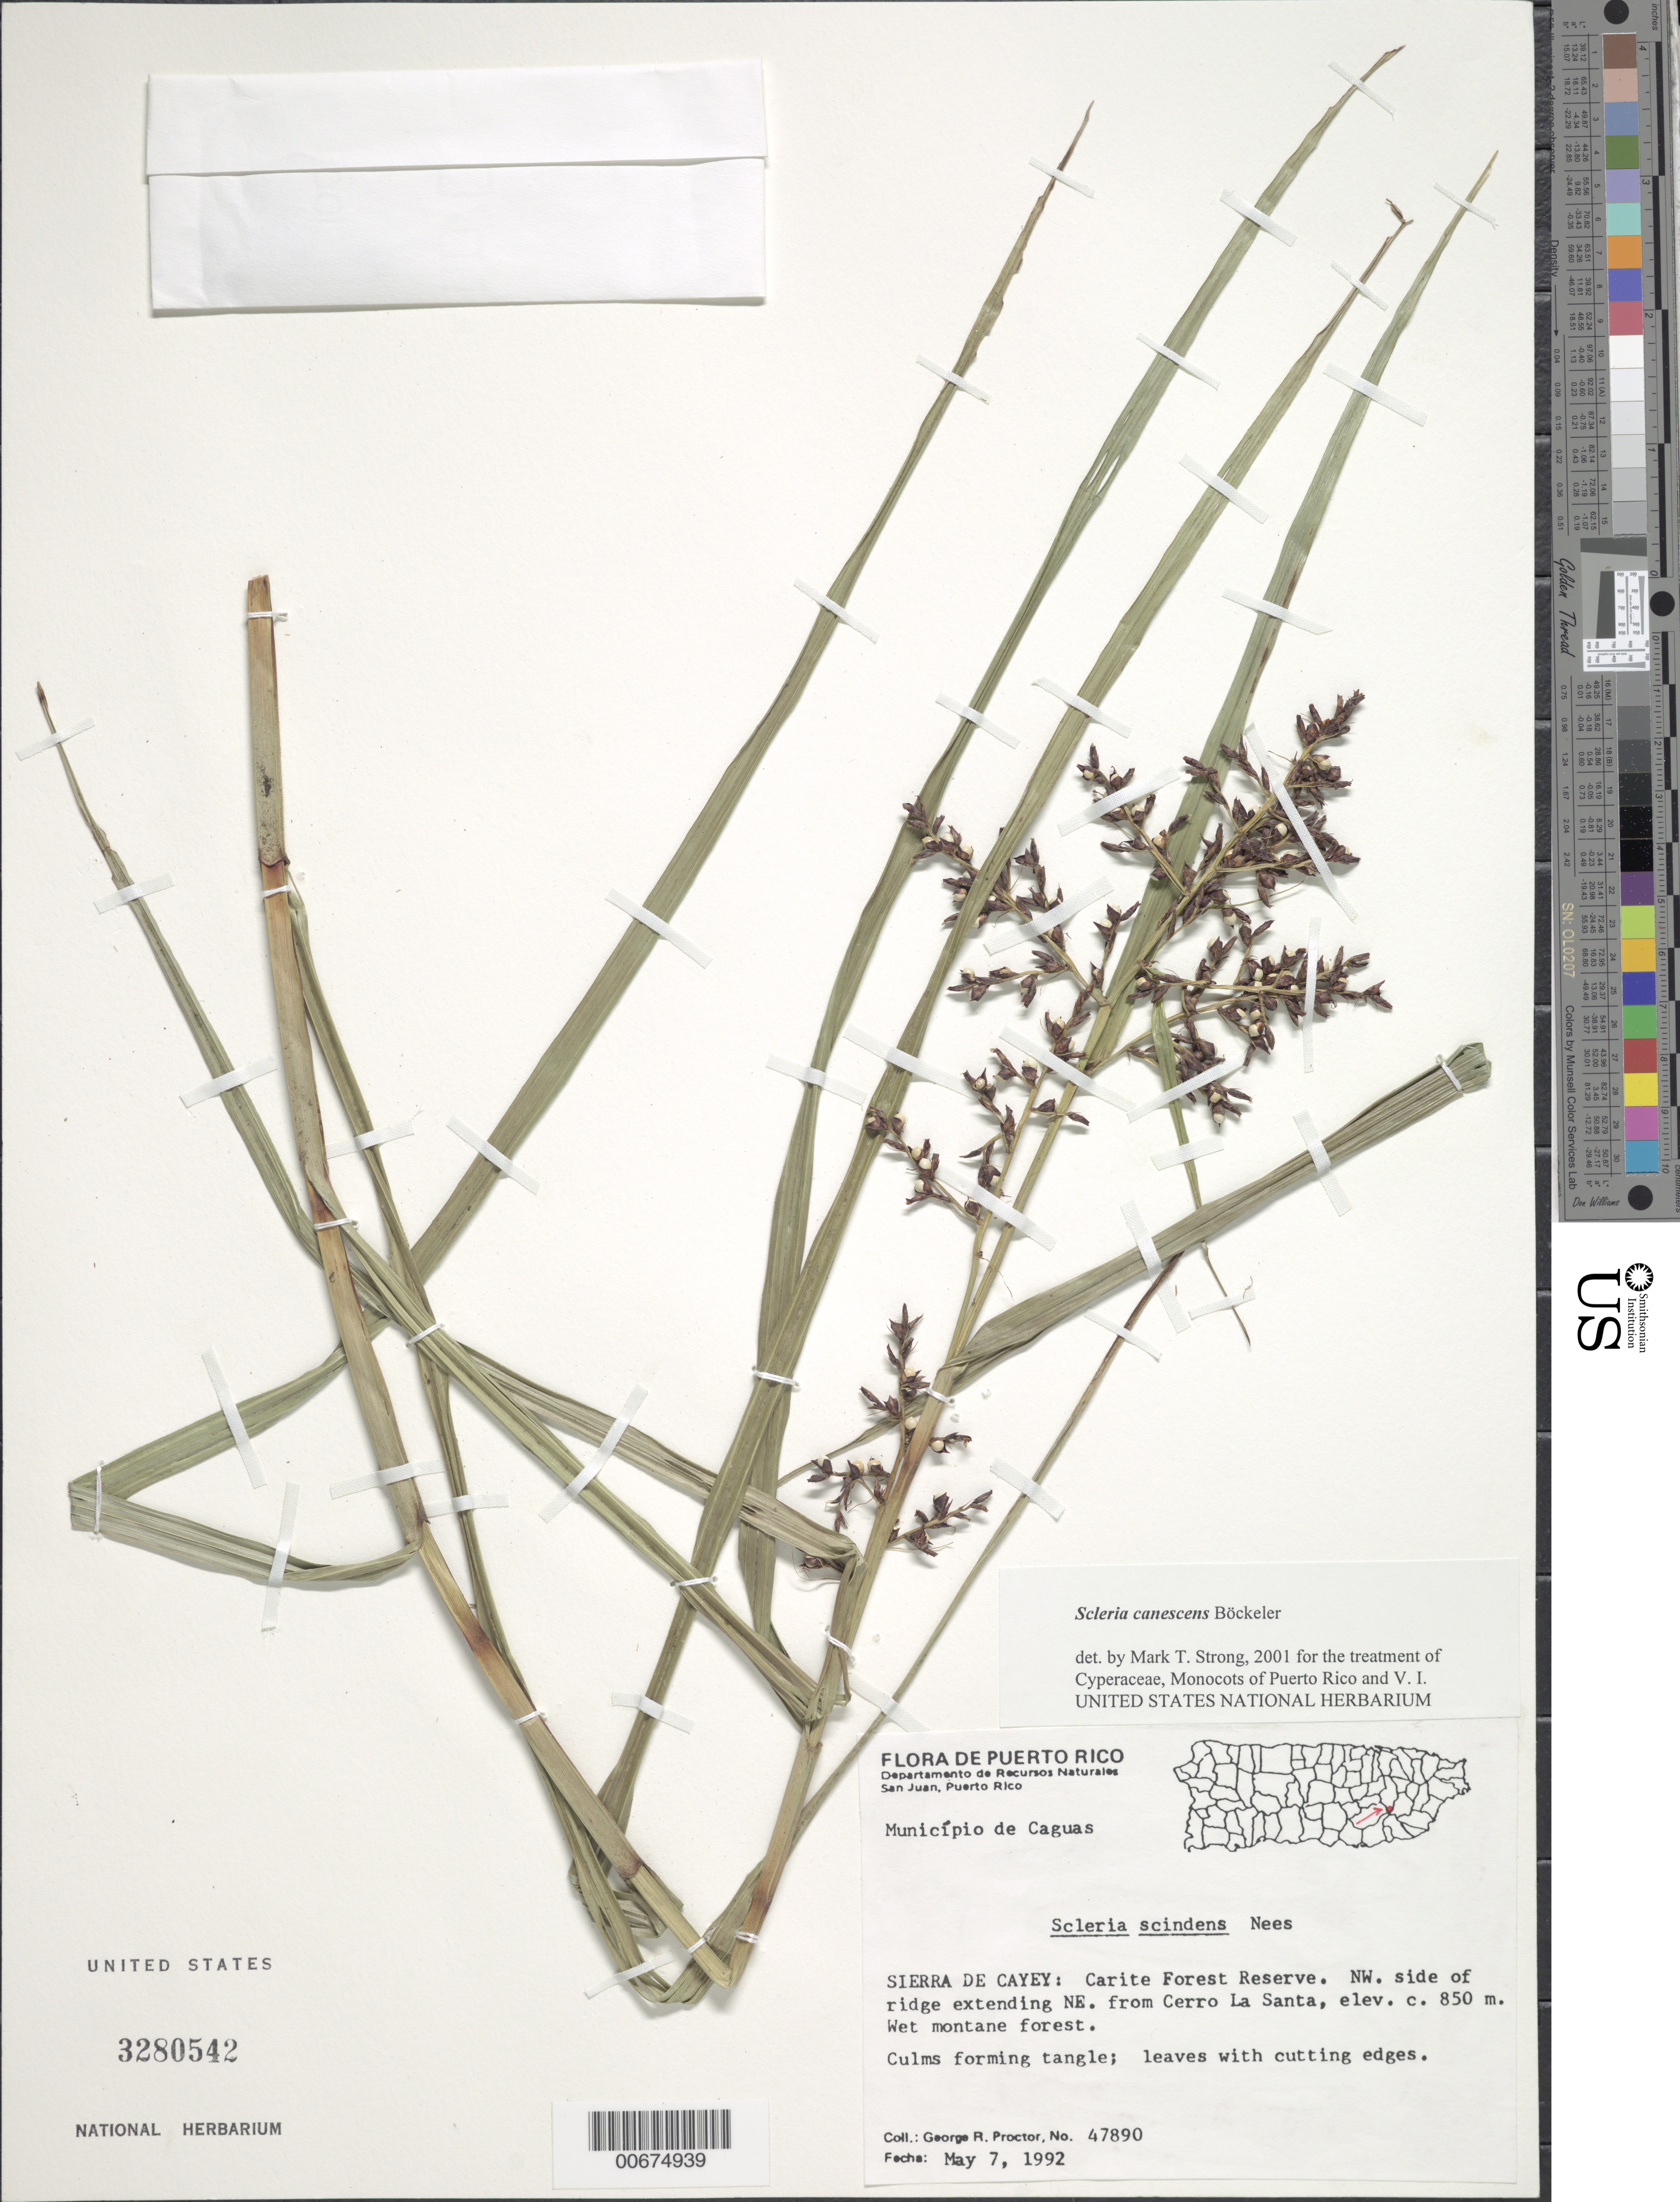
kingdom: Plantae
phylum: Tracheophyta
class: Liliopsida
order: Poales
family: Cyperaceae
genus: Scleria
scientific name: Scleria canescens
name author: Boeckeler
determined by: Strong, M. T., (US), Smithsonian Institution - National Museum of Natural History (UNITED STATES)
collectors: G. R. Proctor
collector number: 47890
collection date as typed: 07 May 1992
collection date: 1992-05-07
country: Puerto Rico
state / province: Caguas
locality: Caguas: Sierra de Cayey, Carite Forest Reserve, NW side of ridge extending NE from Cerro La Santa.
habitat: wet, montane forest.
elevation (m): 850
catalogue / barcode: US 3280542